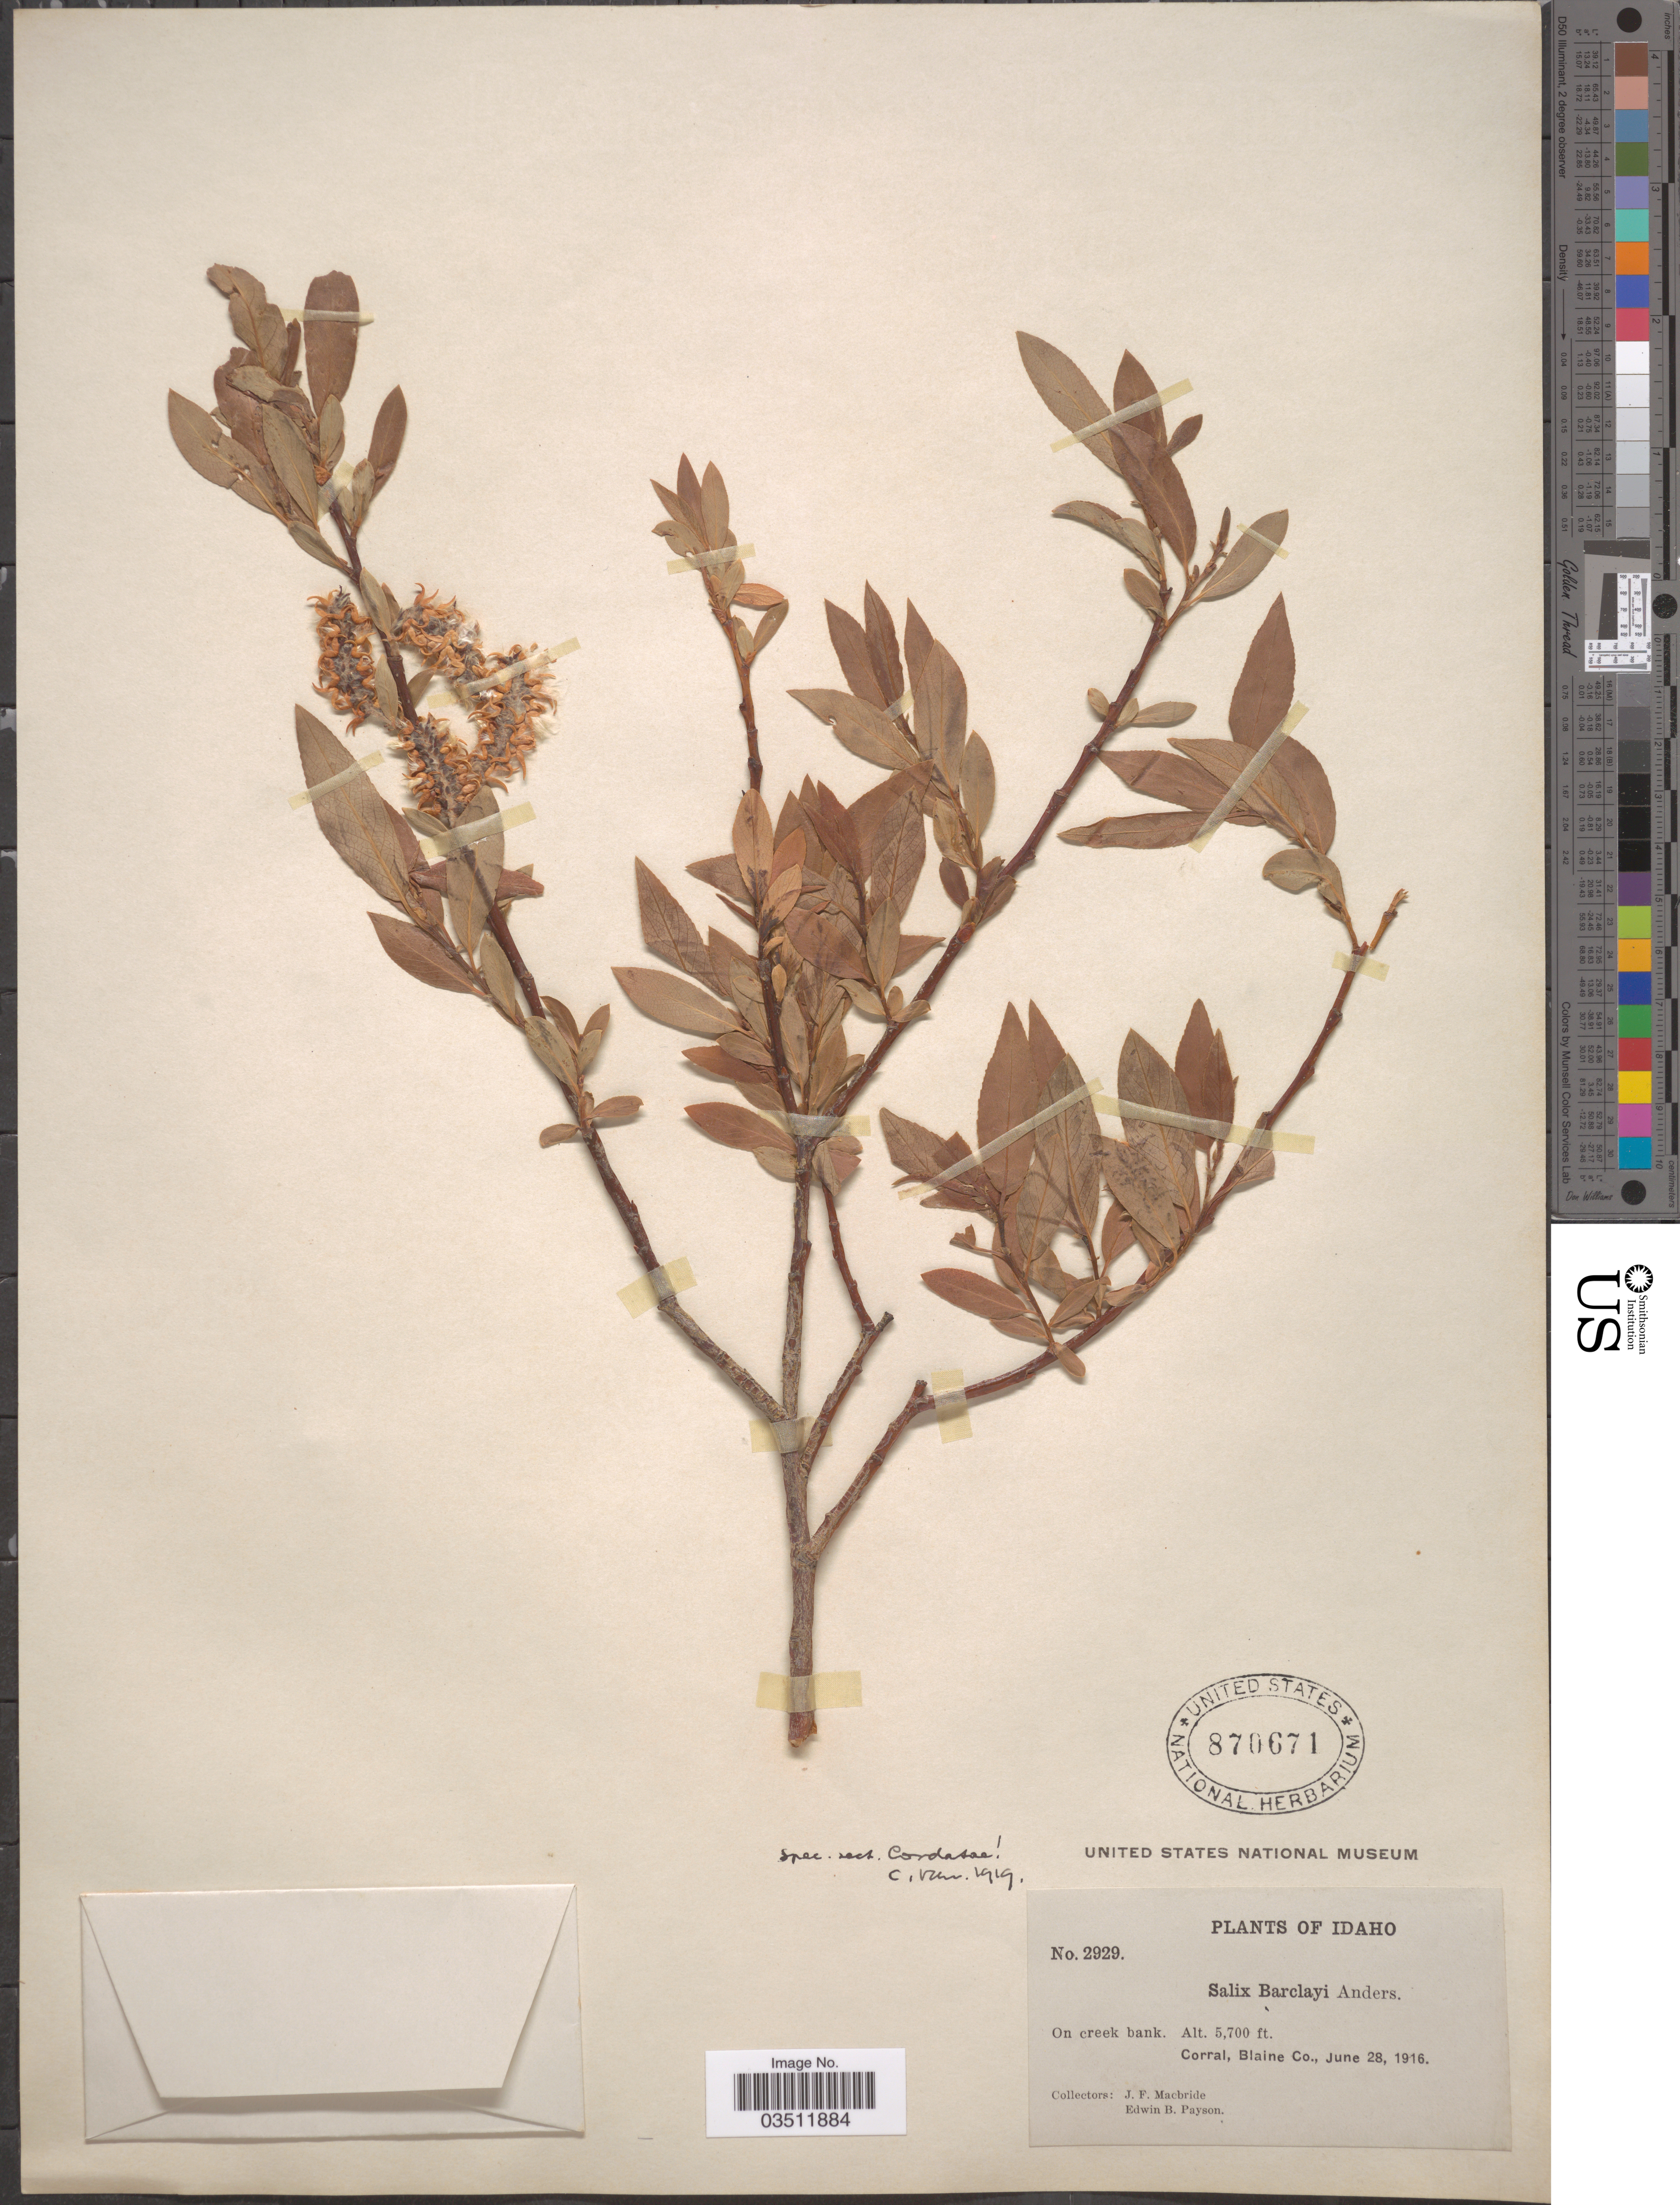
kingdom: Plantae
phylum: Tracheophyta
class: Magnoliopsida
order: Malpighiales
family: Salicaceae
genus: Salix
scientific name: Salix mackenziana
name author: (Hook.) Barratt ex Hook.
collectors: J. F. Macbride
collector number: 2929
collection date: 1916-06-28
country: United States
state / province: Idaho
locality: On creek bank. Corrall, Blaine Co.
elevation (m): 1737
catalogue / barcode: US 870671